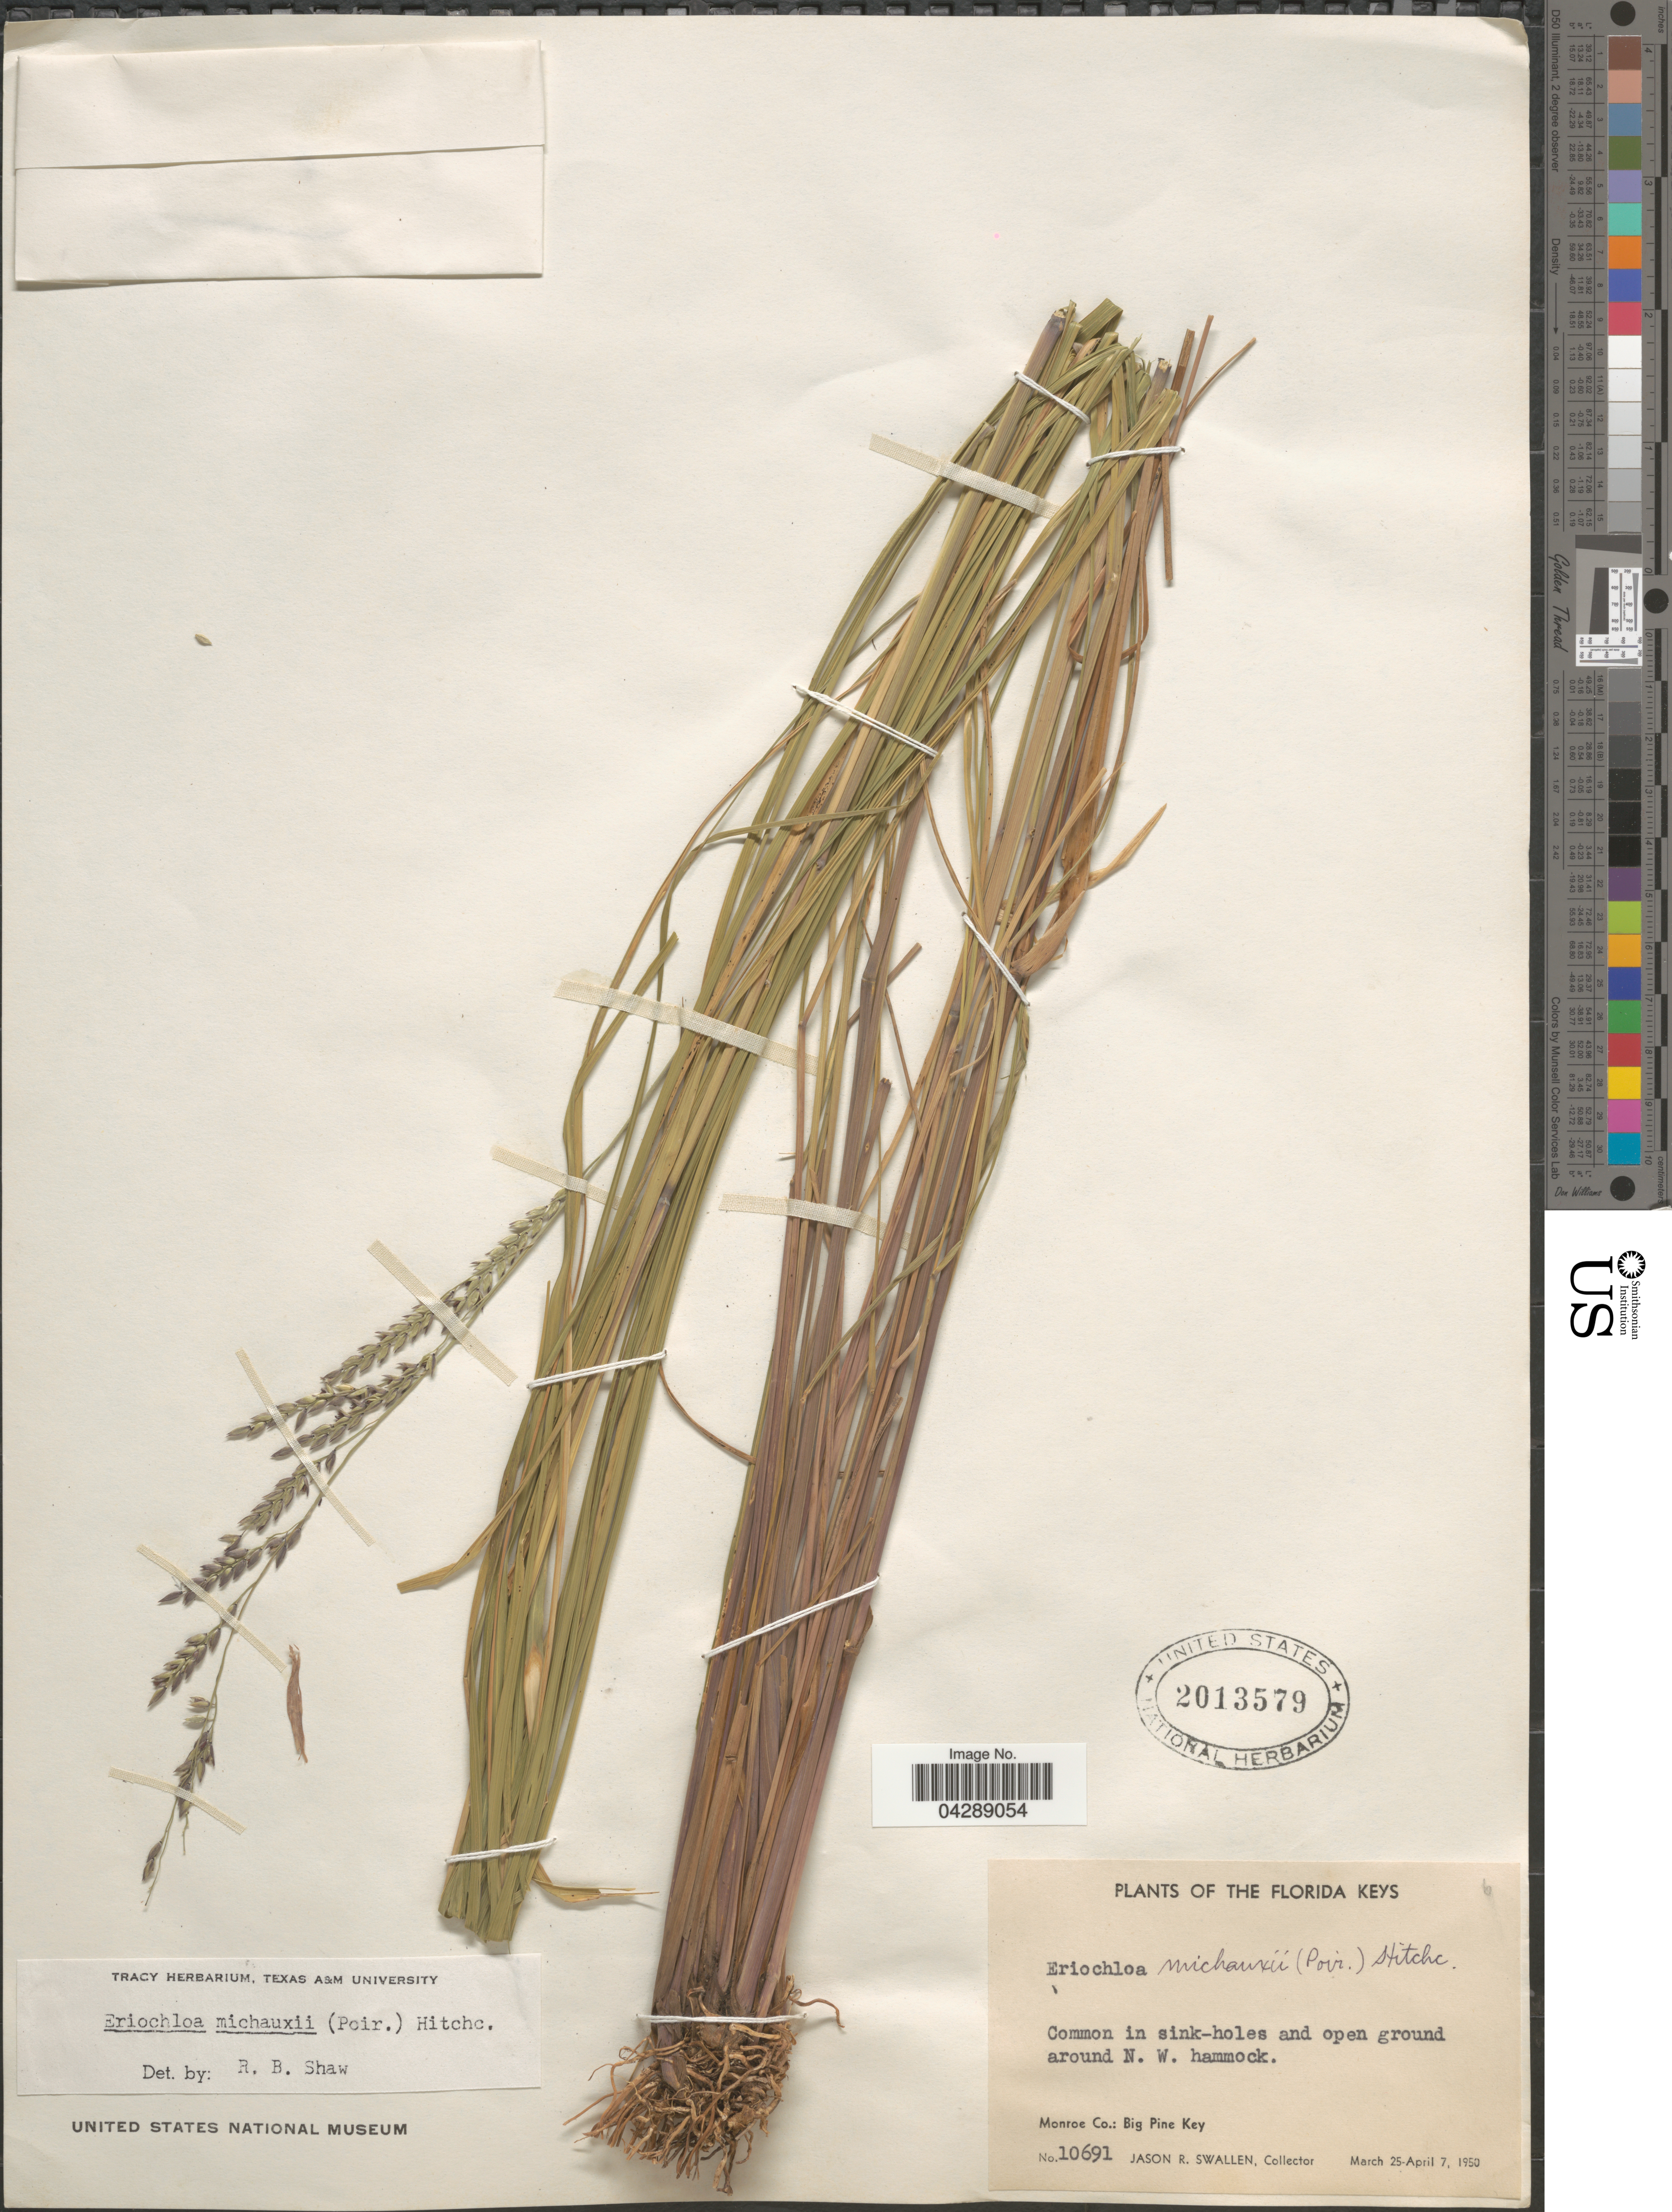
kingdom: Plantae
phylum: Tracheophyta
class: Liliopsida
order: Poales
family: Poaceae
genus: Eriochloa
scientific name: Eriochloa michauxii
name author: (Poir.) Hitchc.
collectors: J. R. Swallen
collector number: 10691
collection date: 1950-03-25/1950-04-07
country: United States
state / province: Florida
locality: The Florida Keys. Common in sink-holes and open ground around N. W. hammock. Monroe Co.: Big Pine Key.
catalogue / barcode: US 2013579